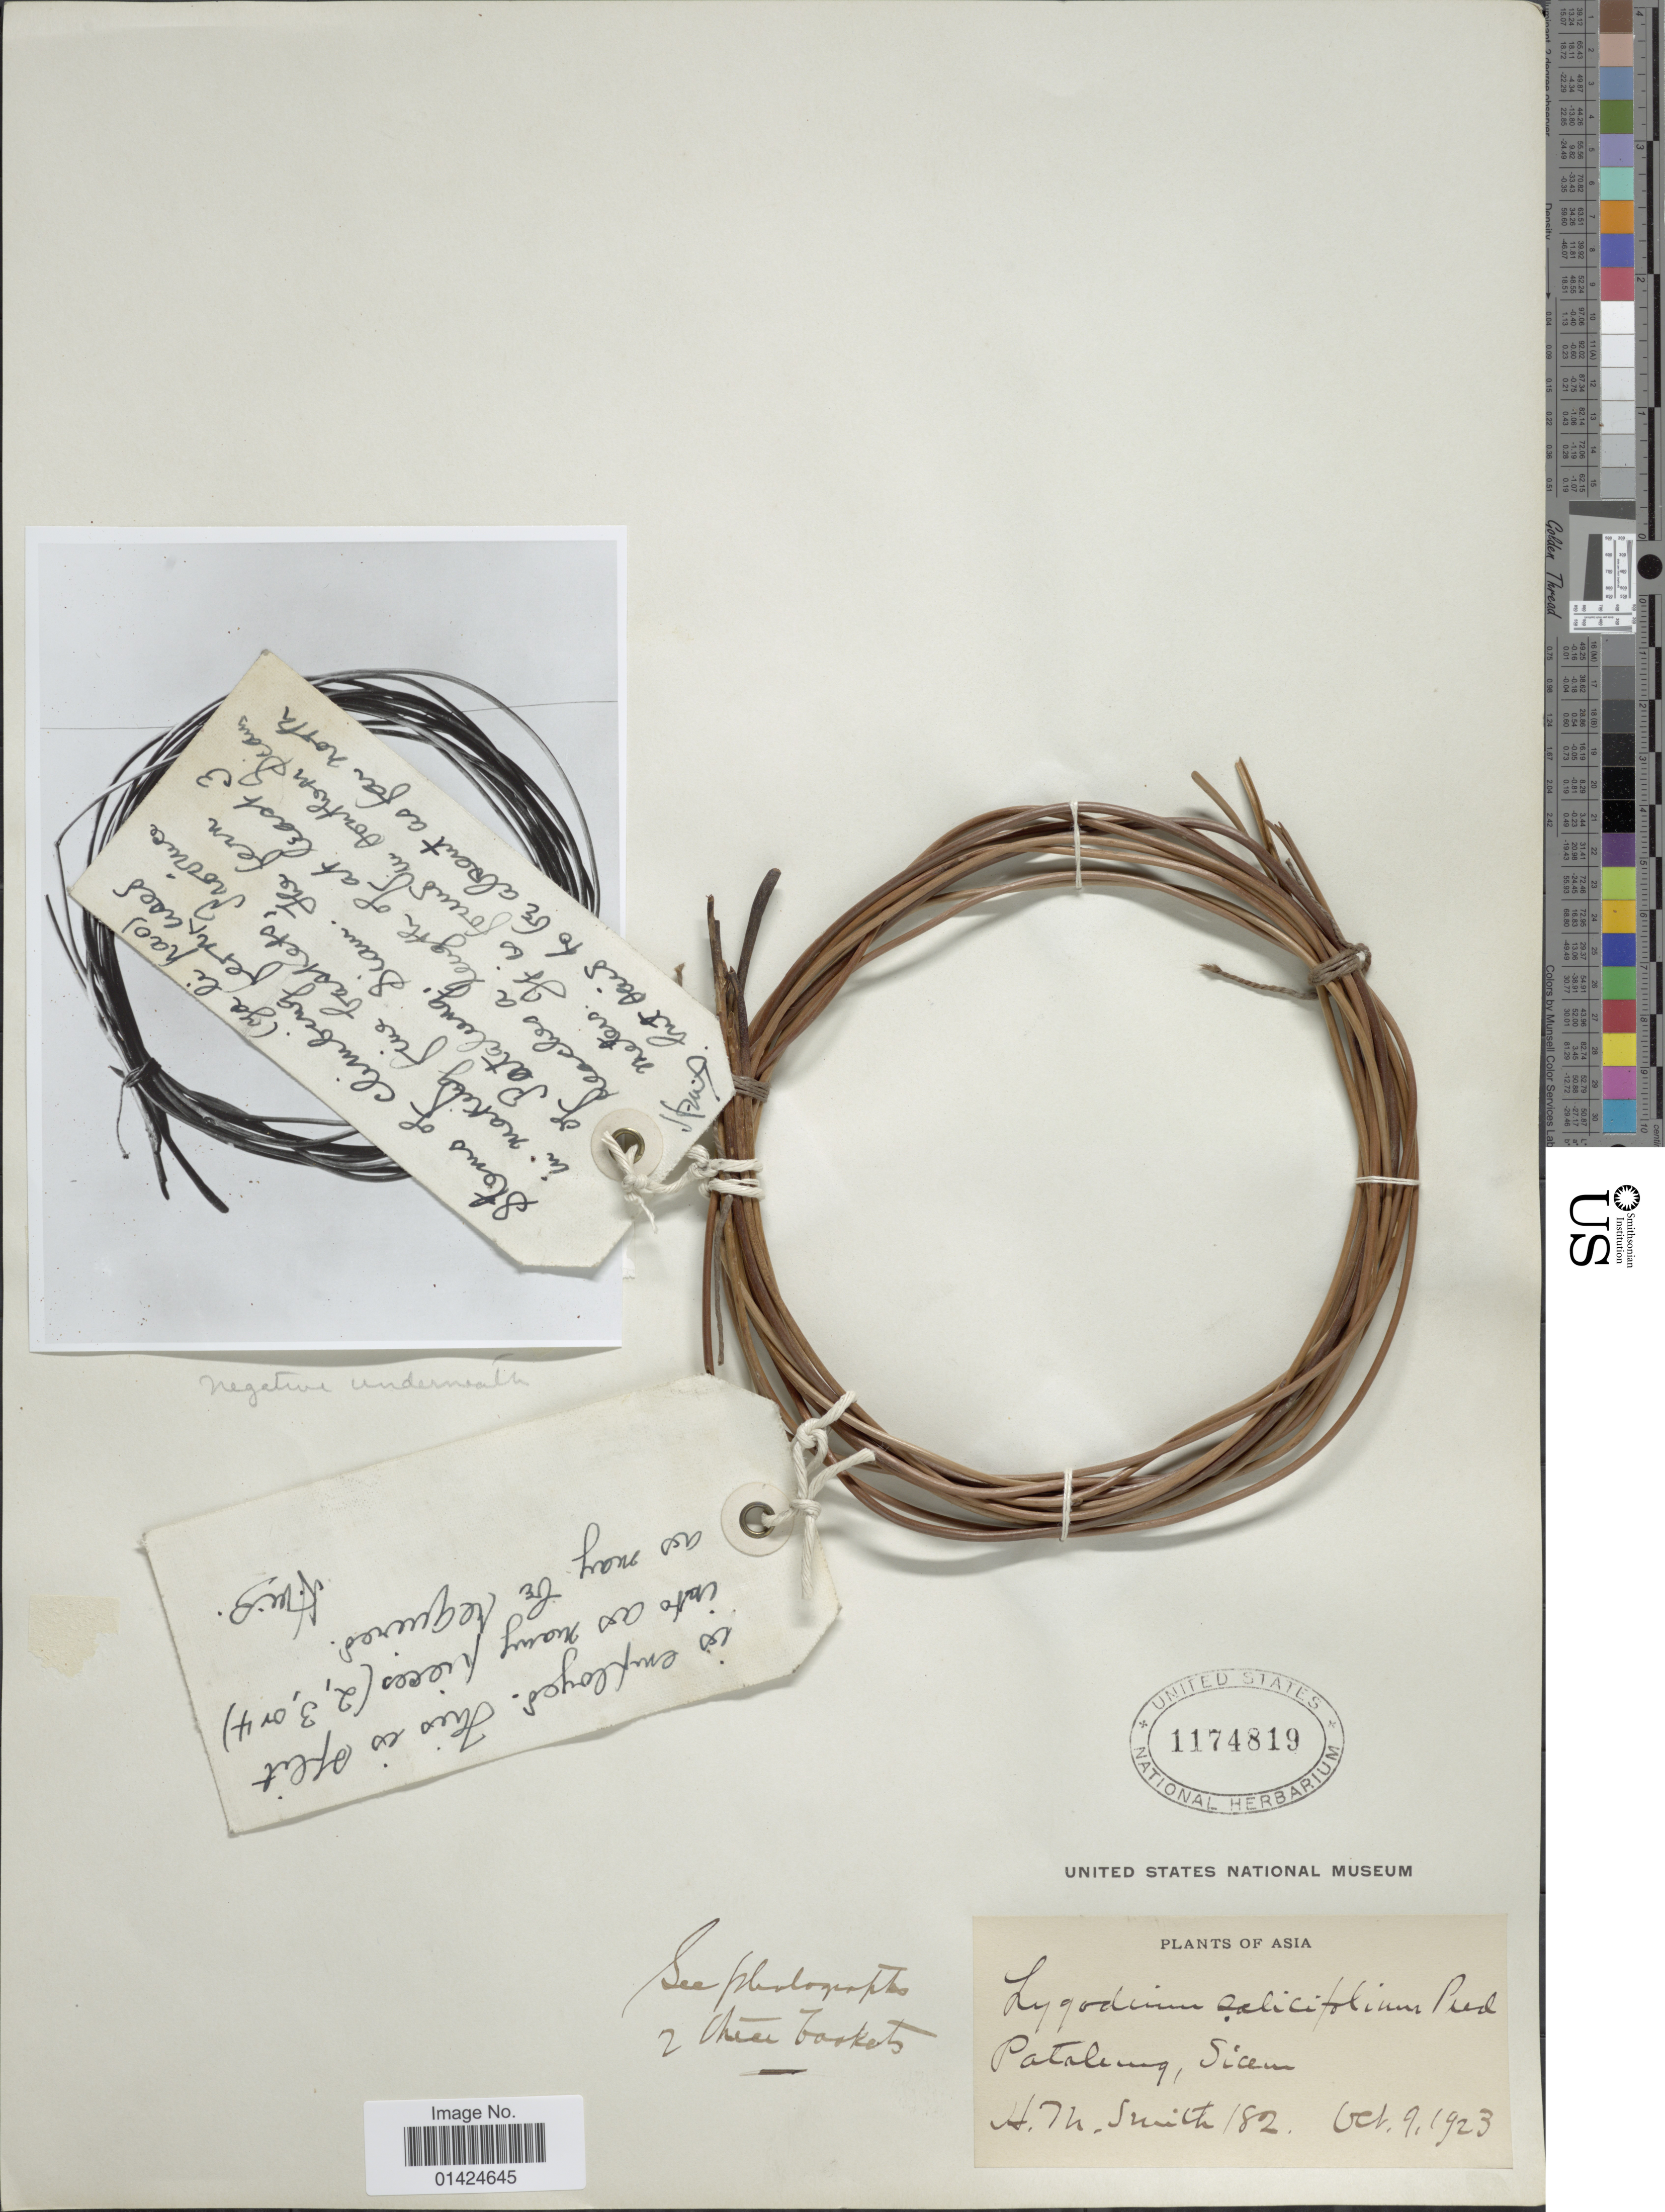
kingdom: Plantae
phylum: Tracheophyta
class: Polypodiopsida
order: Schizaeales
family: Lygodiaceae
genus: Lygodium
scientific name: Lygodium sailcifolium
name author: C. Presl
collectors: H. Smith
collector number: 182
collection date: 1923-10-09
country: Thailand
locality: Patalung, Siam.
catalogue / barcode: US 1174819